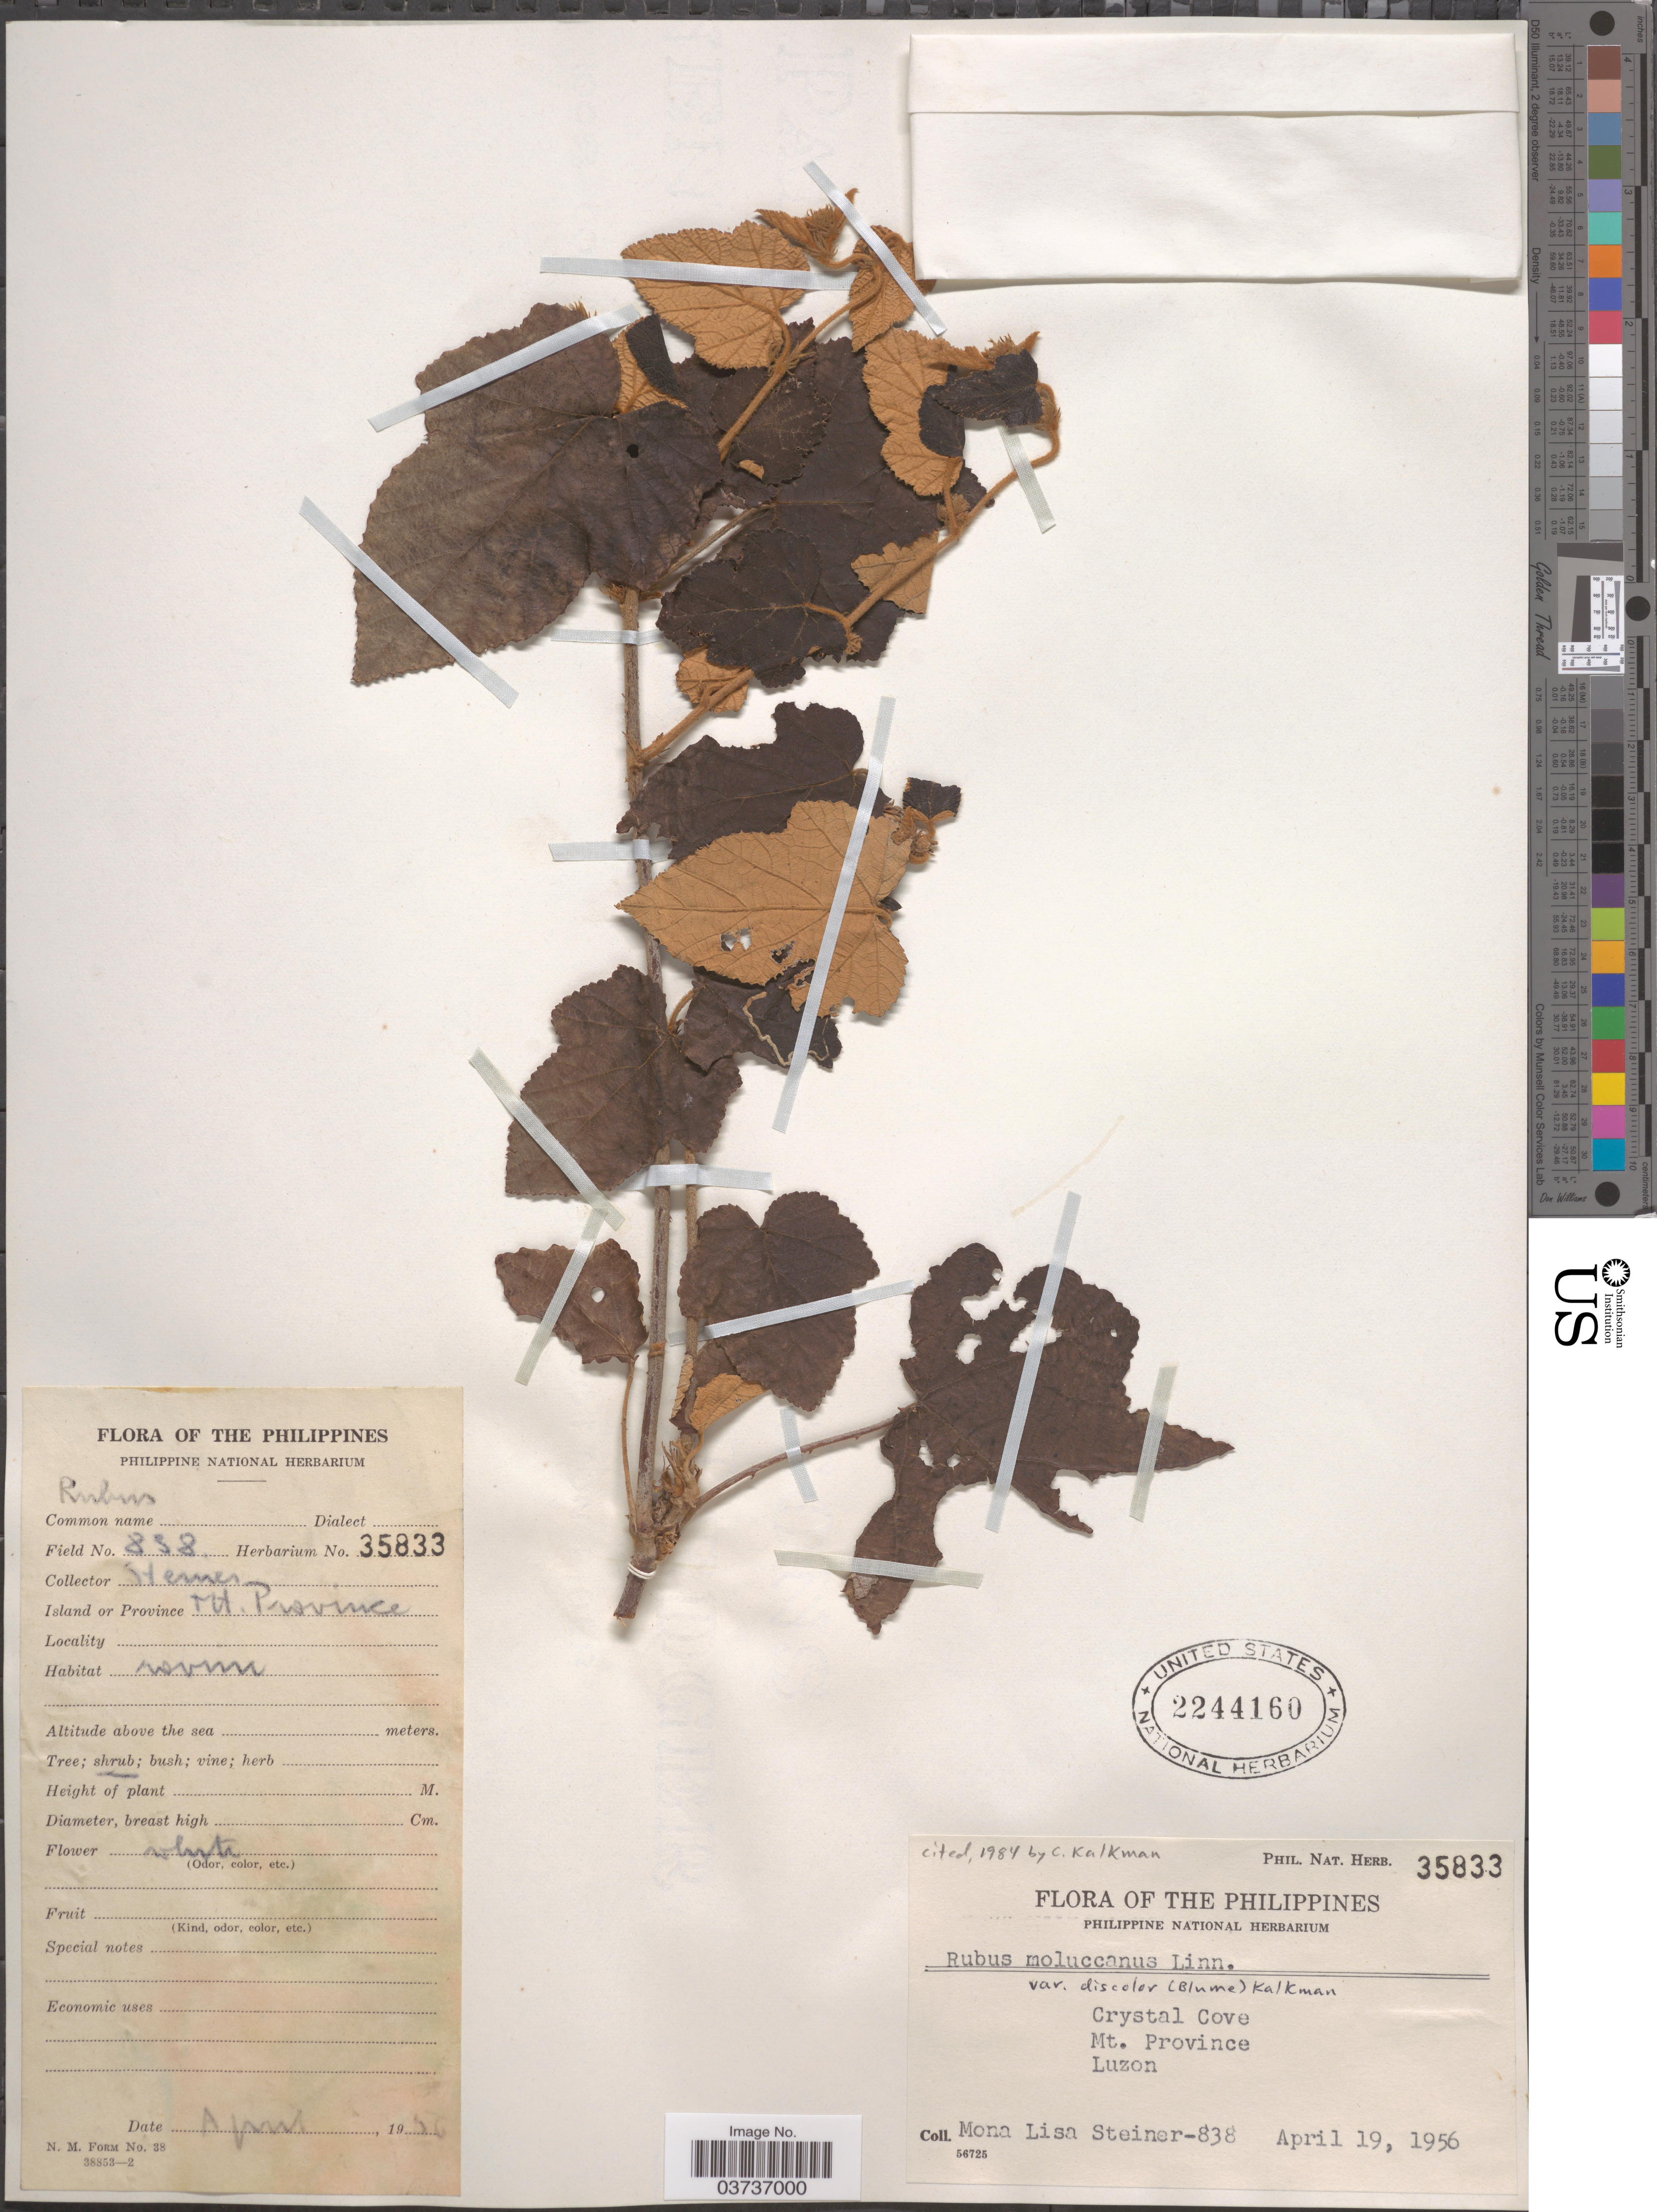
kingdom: Plantae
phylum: Tracheophyta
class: Magnoliopsida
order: Rosales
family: Rosaceae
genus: Rubus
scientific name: Rubus moluccanus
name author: L.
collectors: M. Steiner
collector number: Phil. Nat. Herb. 35833/ 838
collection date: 1956-04-19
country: Philippines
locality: Crystal Cove. Mt. Province. Luzon.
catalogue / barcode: US 2244160